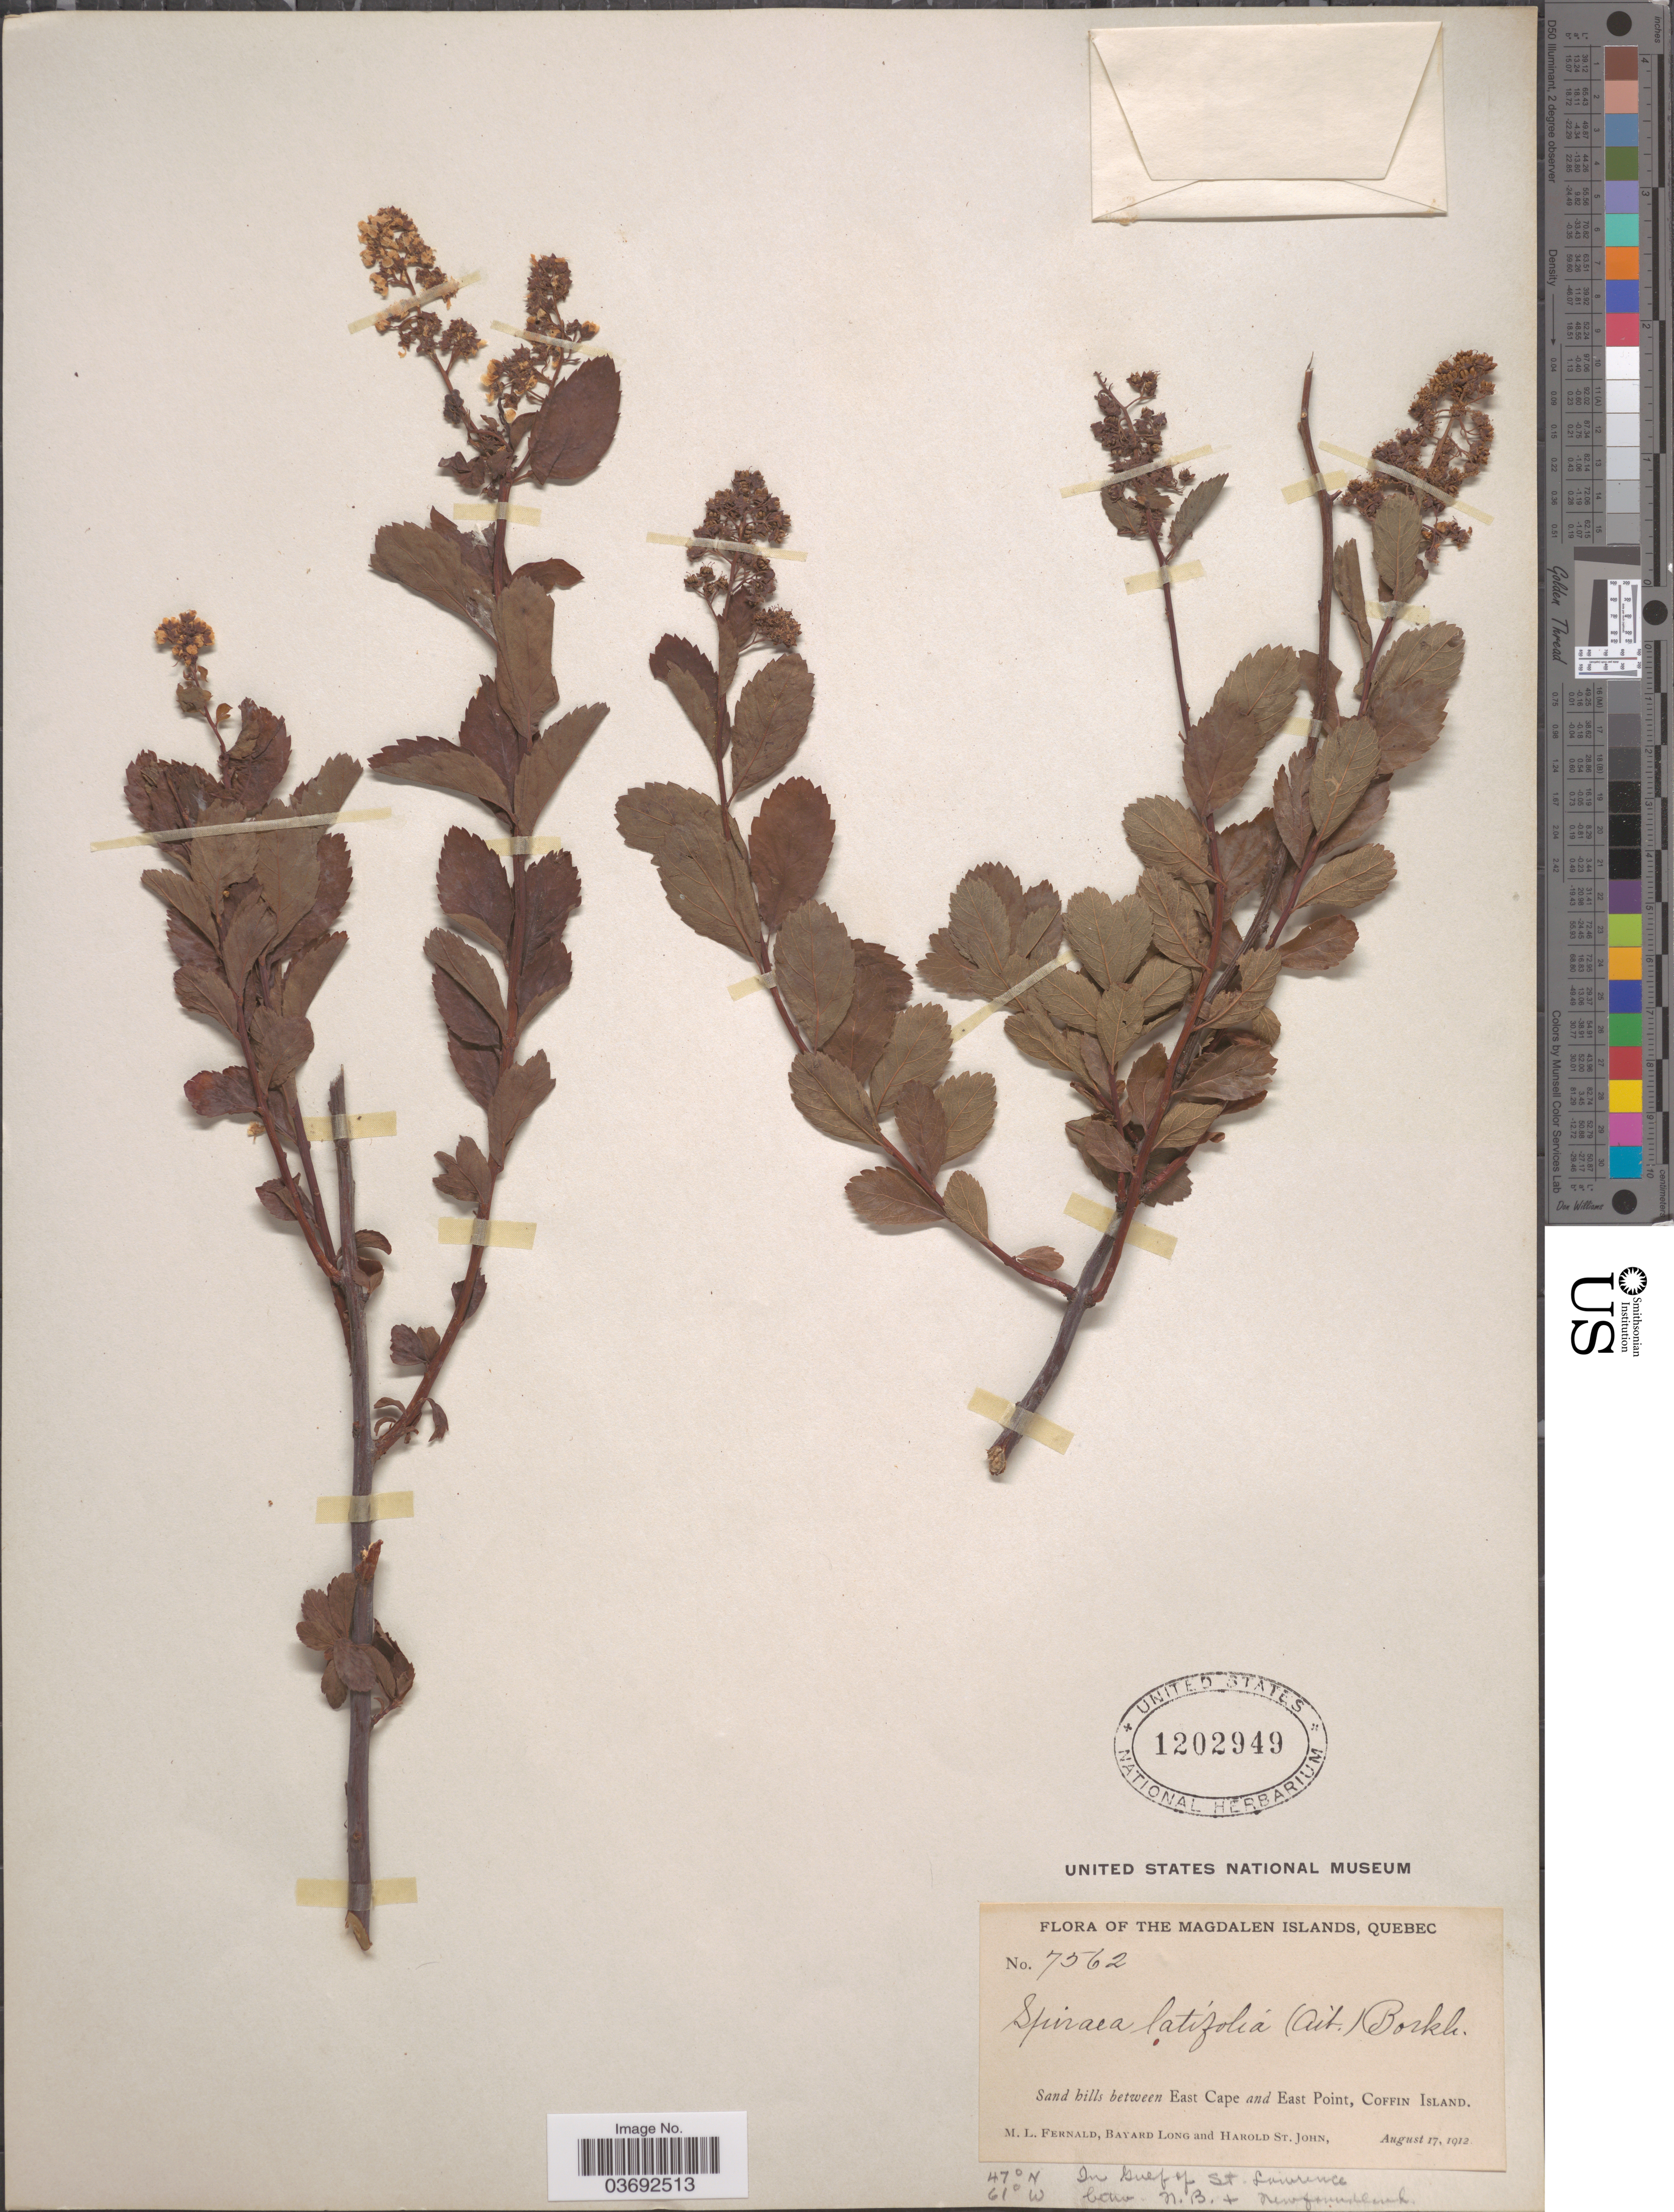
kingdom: Plantae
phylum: Tracheophyta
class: Magnoliopsida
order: Rosales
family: Rosaceae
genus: Spiraea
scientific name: Spiraea latifolia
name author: Borkh.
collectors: M. L. Fernald, B. Long & H. St. John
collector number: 7562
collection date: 1912-08-17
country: Canada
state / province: Quebec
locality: The Magdalen Islands. Sand hills between East Cape and East Point, Coffin Island.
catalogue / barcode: US 1202949